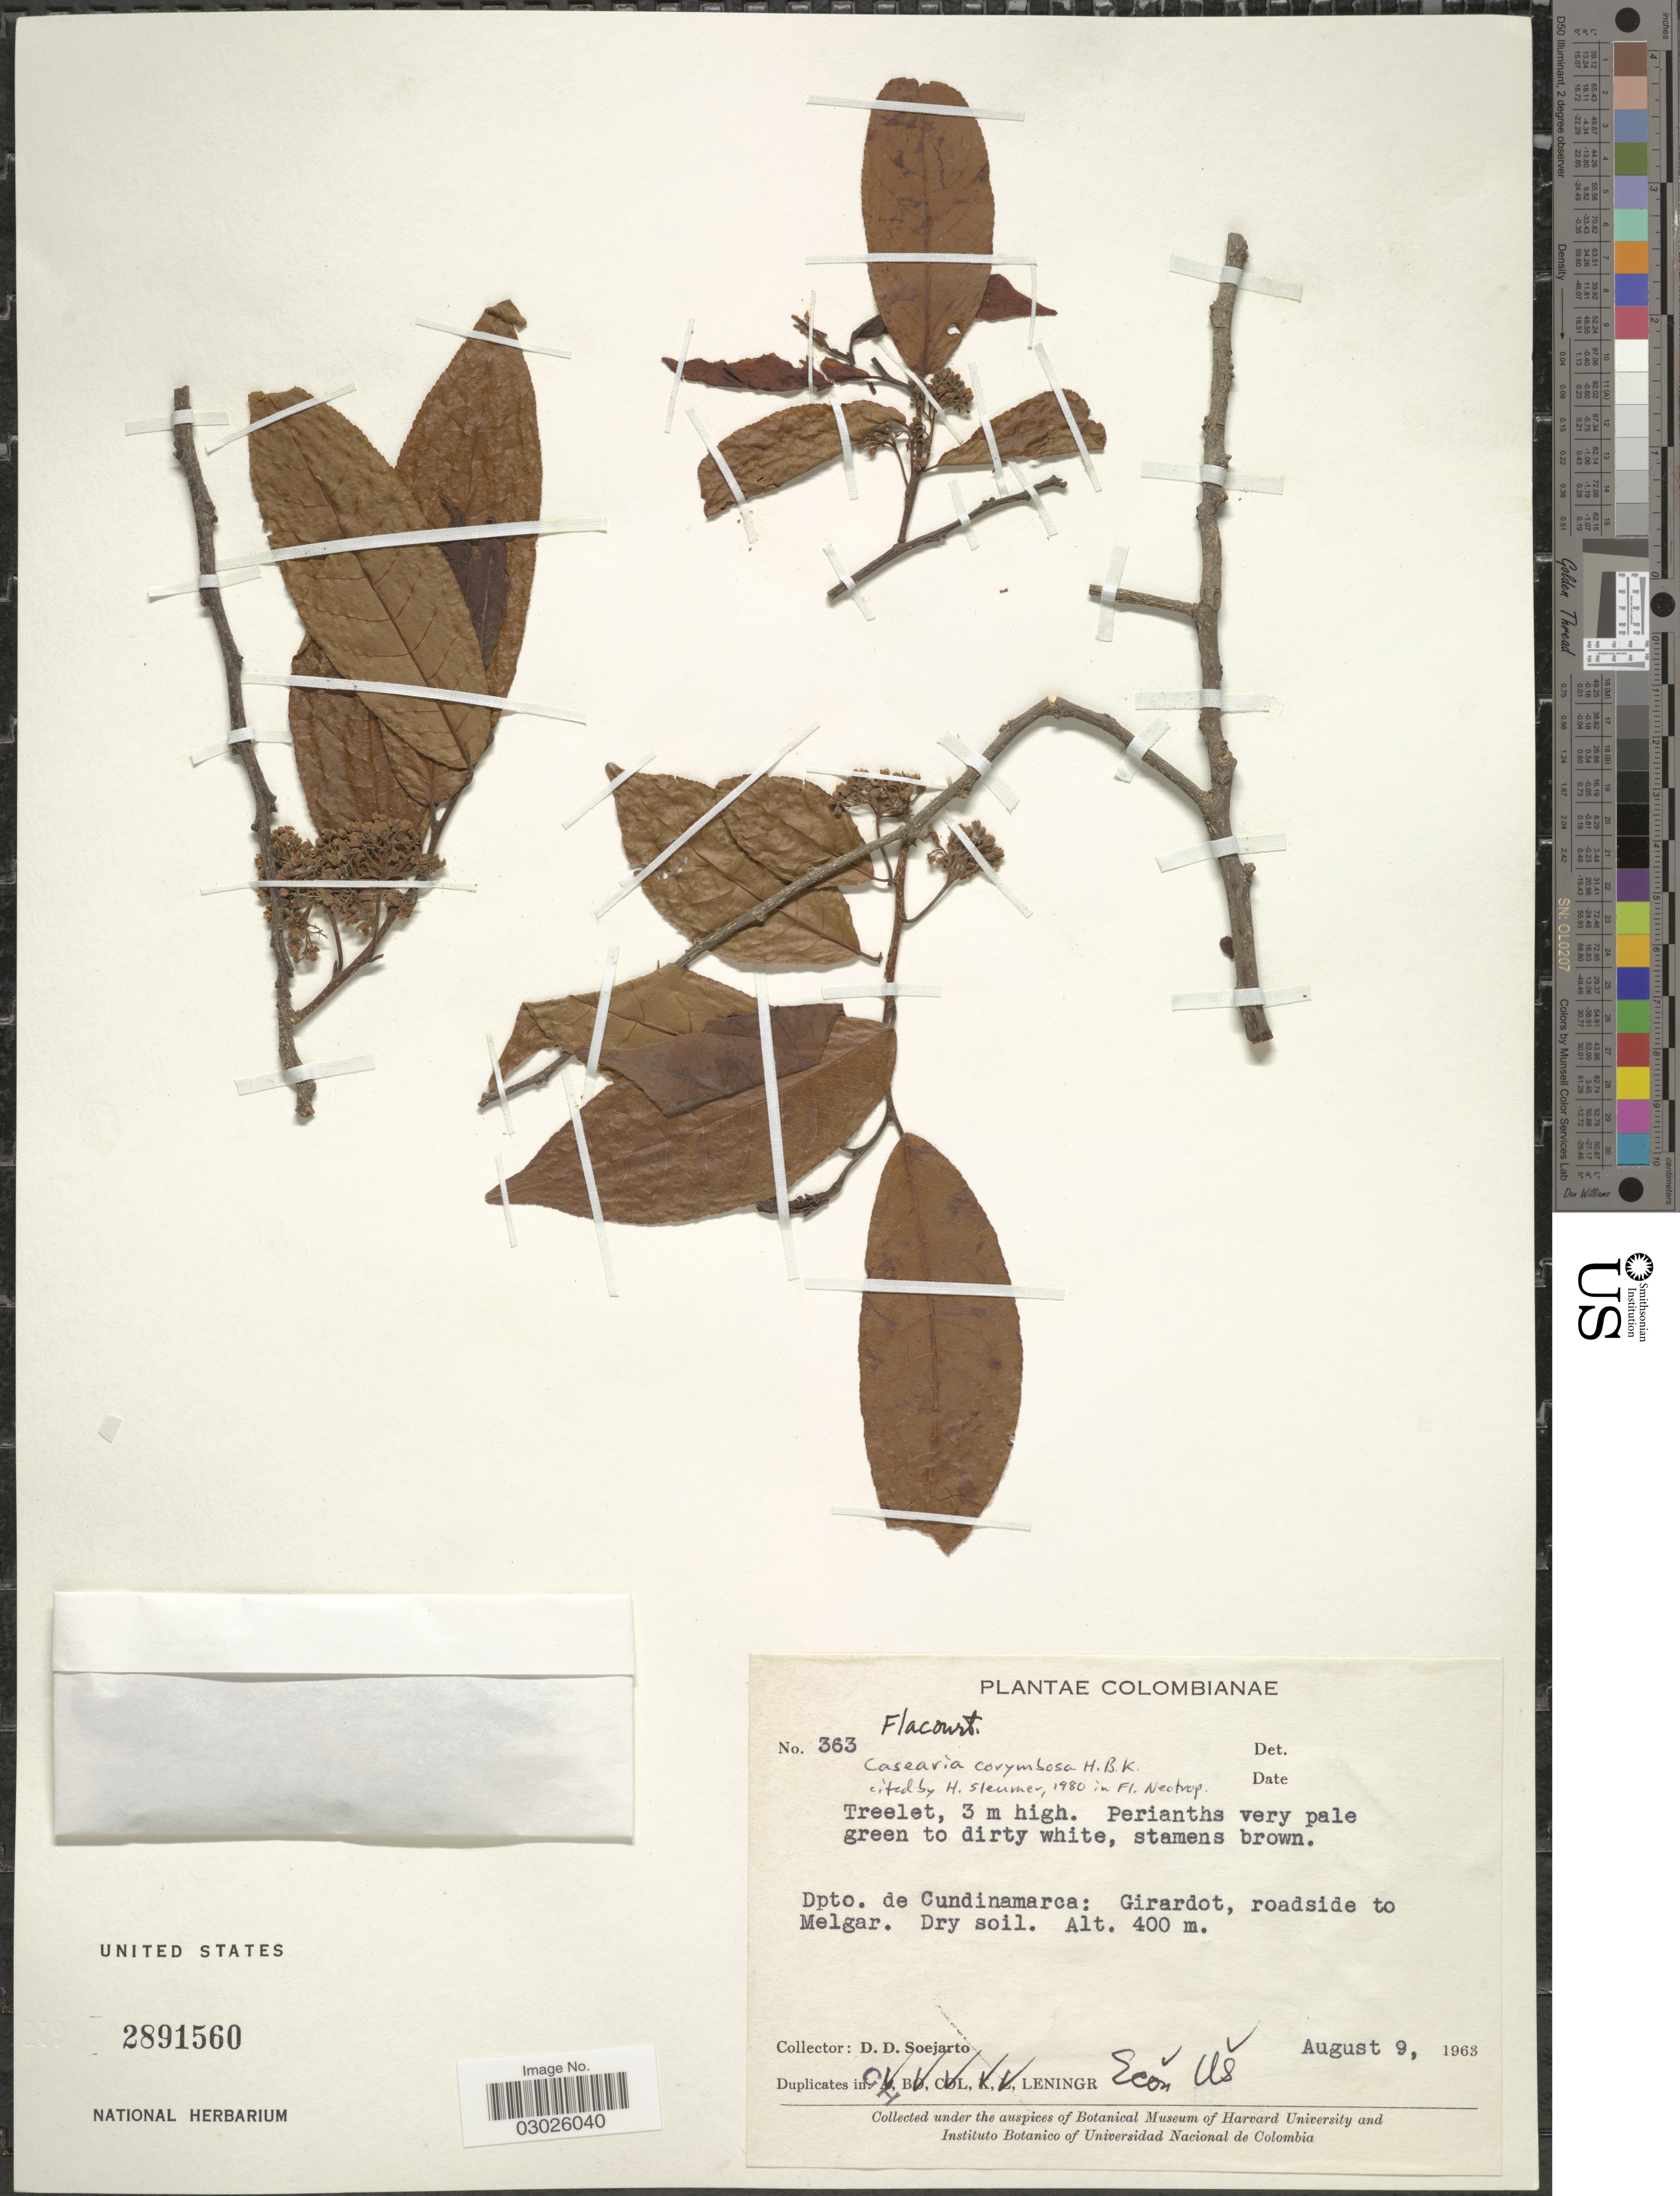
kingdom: Plantae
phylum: Tracheophyta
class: Magnoliopsida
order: Malpighiales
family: Salicaceae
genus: Casearia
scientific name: Casearia corymbosa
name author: Kunth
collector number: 363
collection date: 1963-08-09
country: Colombia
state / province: Cundinamarca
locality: Dpto. de Cundinamarca: Girardot, roadside to Melgar. Dry soil.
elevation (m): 400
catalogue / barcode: US 2891560